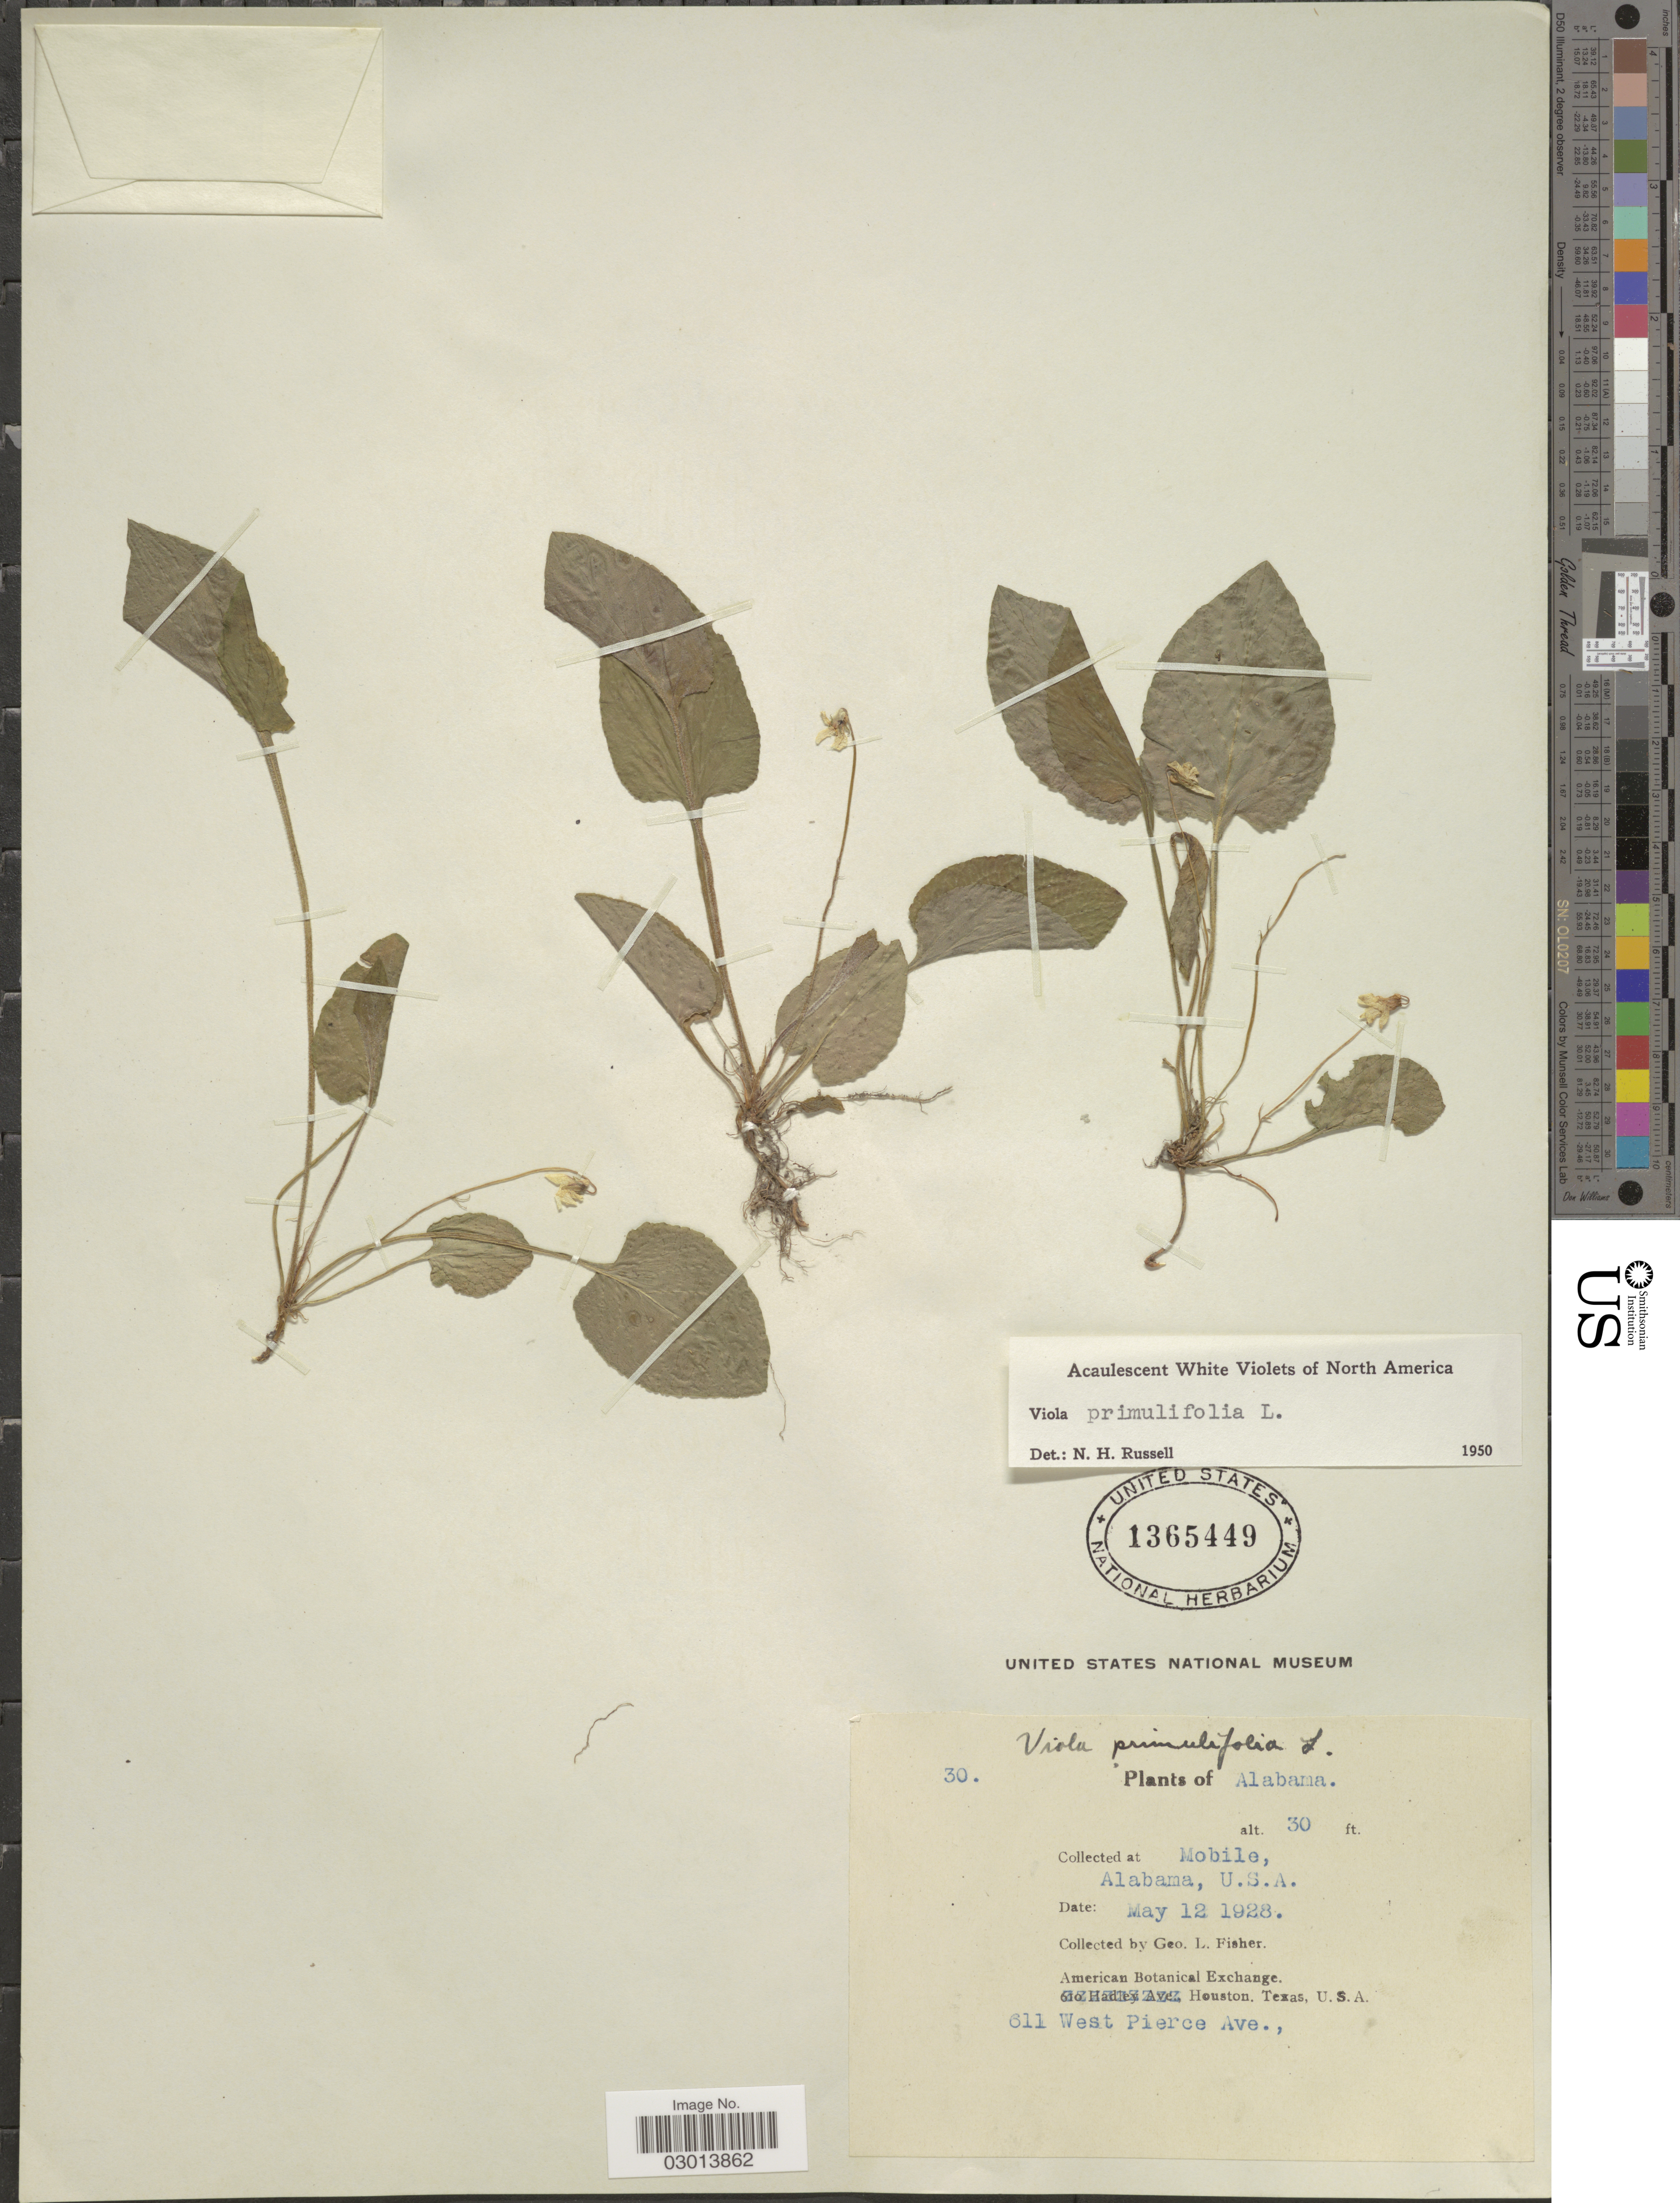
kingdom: Plantae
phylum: Tracheophyta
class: Magnoliopsida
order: Malpighiales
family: Violaceae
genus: Viola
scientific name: Viola primulifolia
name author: L.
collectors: G. L. Fisher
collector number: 30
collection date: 1928-05-12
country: United States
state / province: Alabama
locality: Mobile.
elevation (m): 9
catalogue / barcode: US 1365449